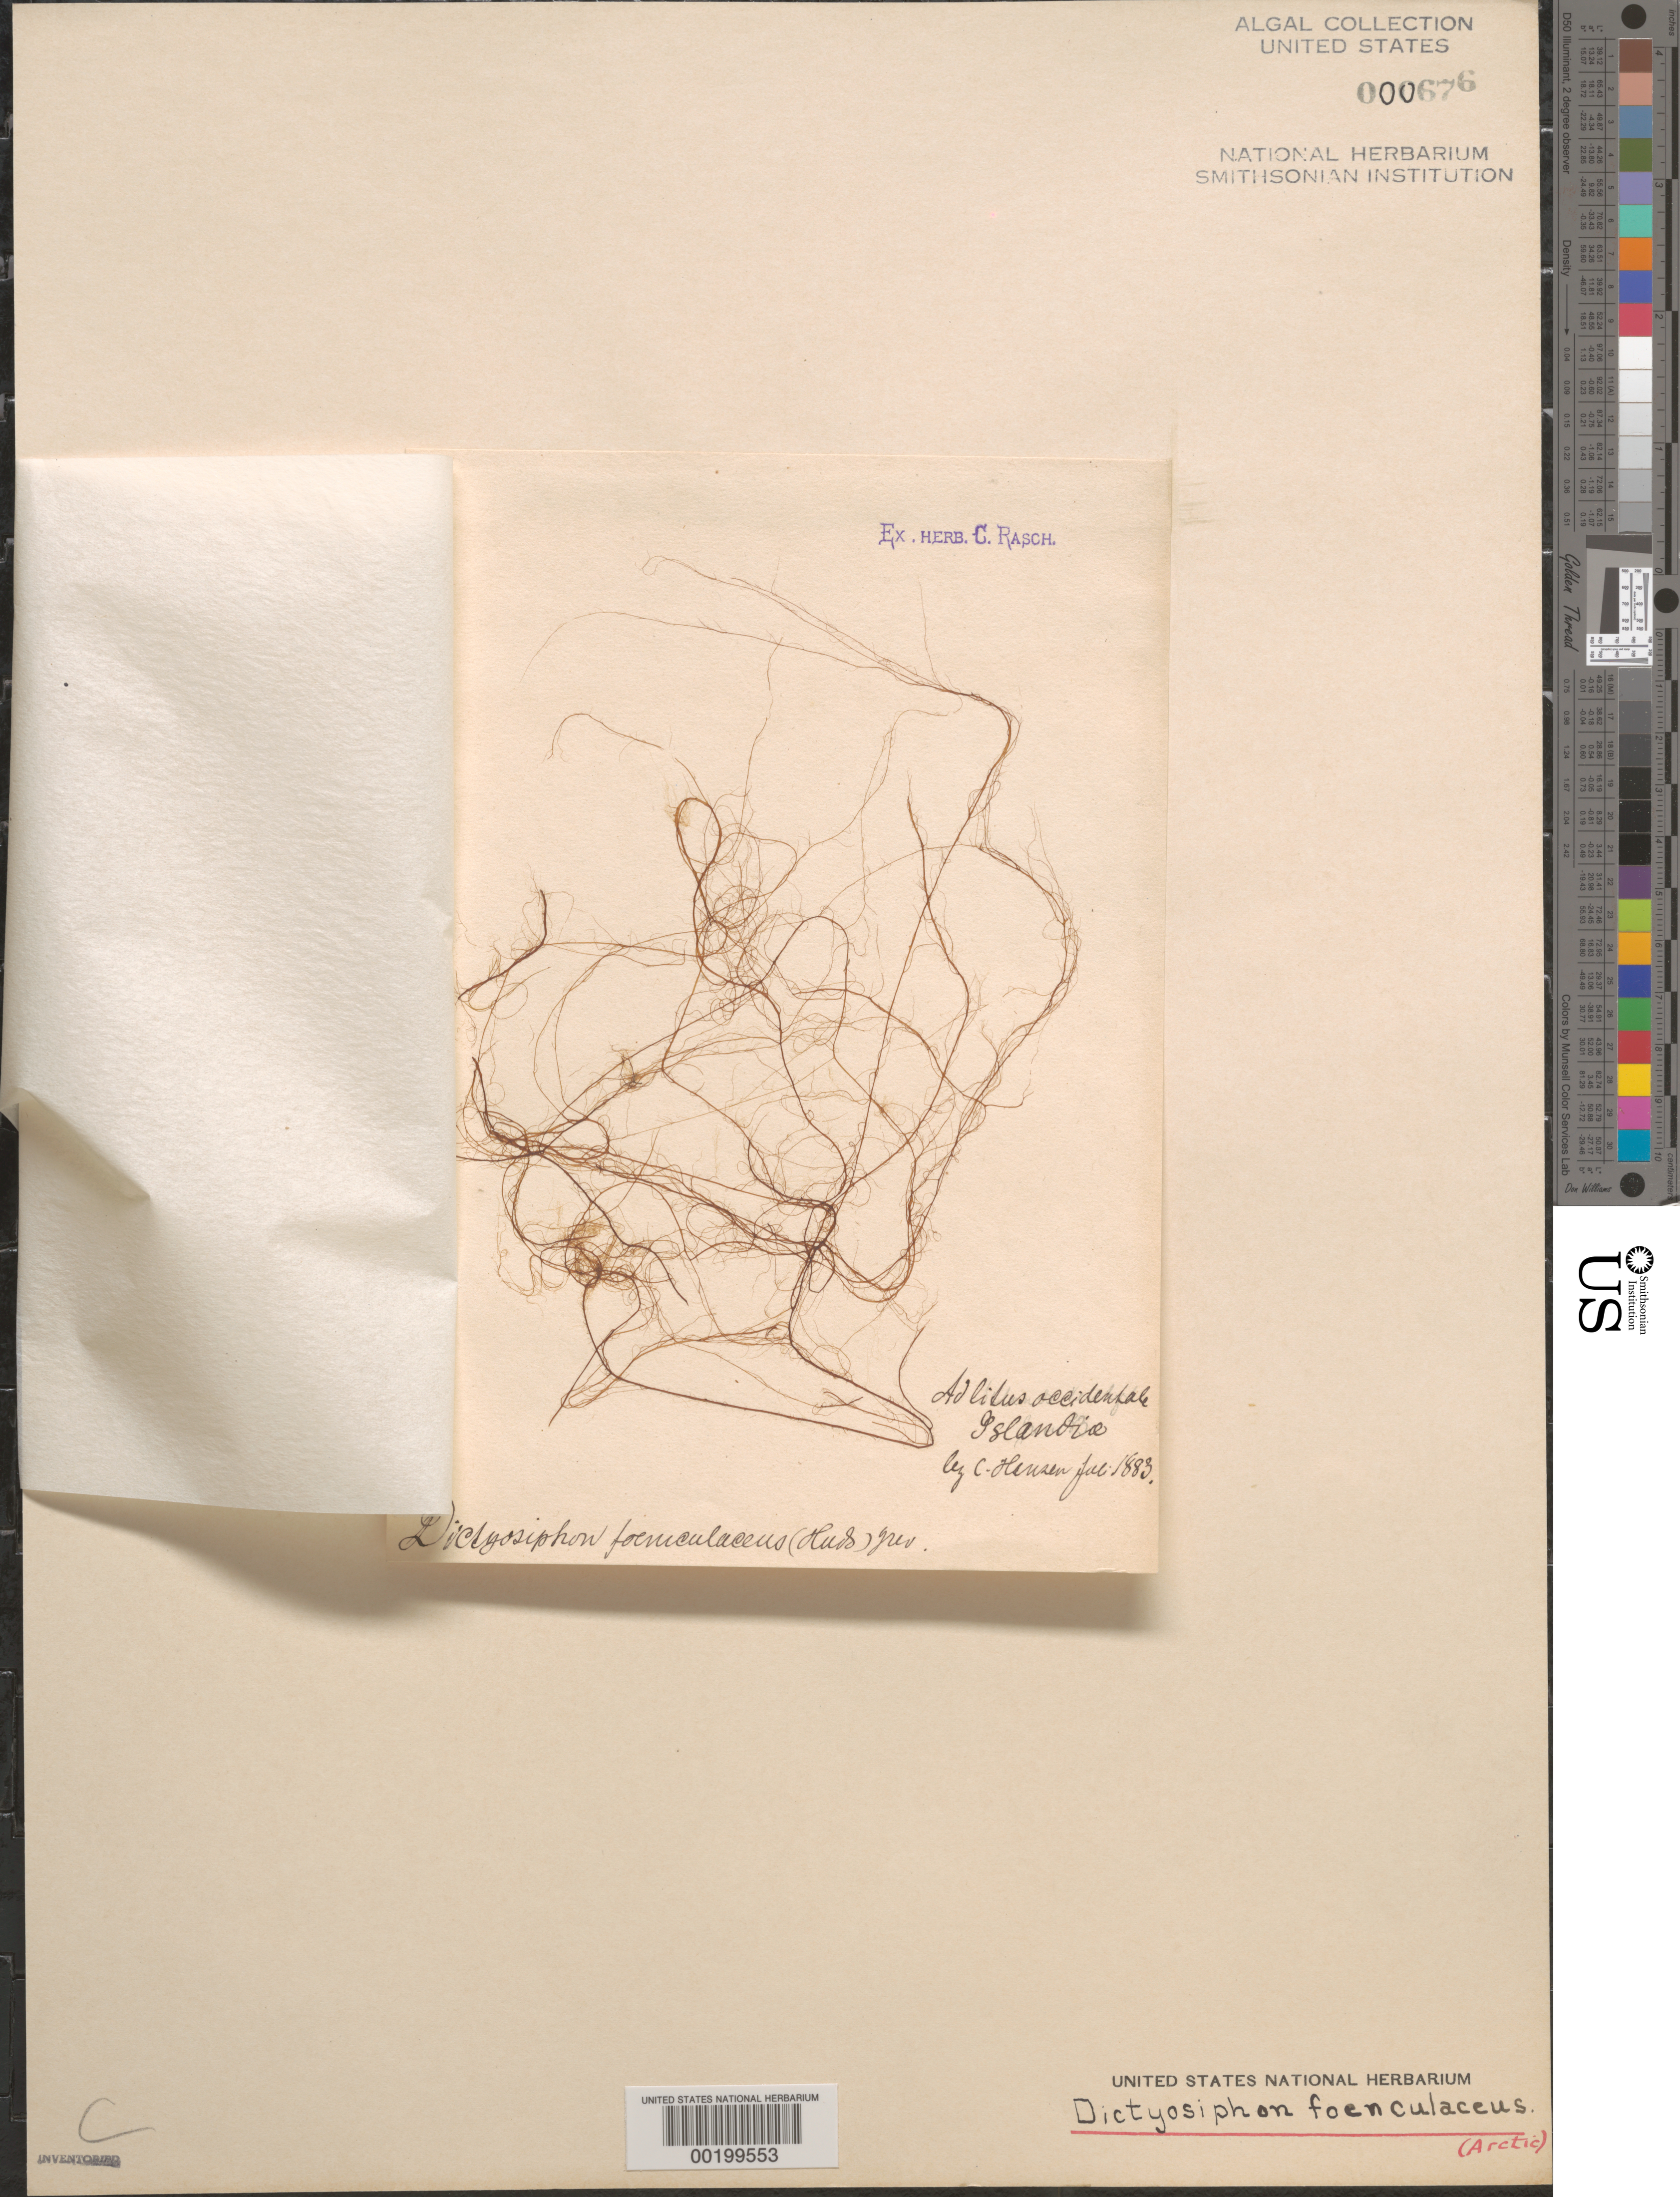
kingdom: Chromista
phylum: Ochrophyta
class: Phaeophyceae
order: Dictyosiphonales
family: Dictyosiphonaceae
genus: Dictyosiphon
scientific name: Dictyosiphon foeniculaceus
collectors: C. Hansen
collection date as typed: Jul 1883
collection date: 1883-07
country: Iceland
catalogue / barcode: US 676